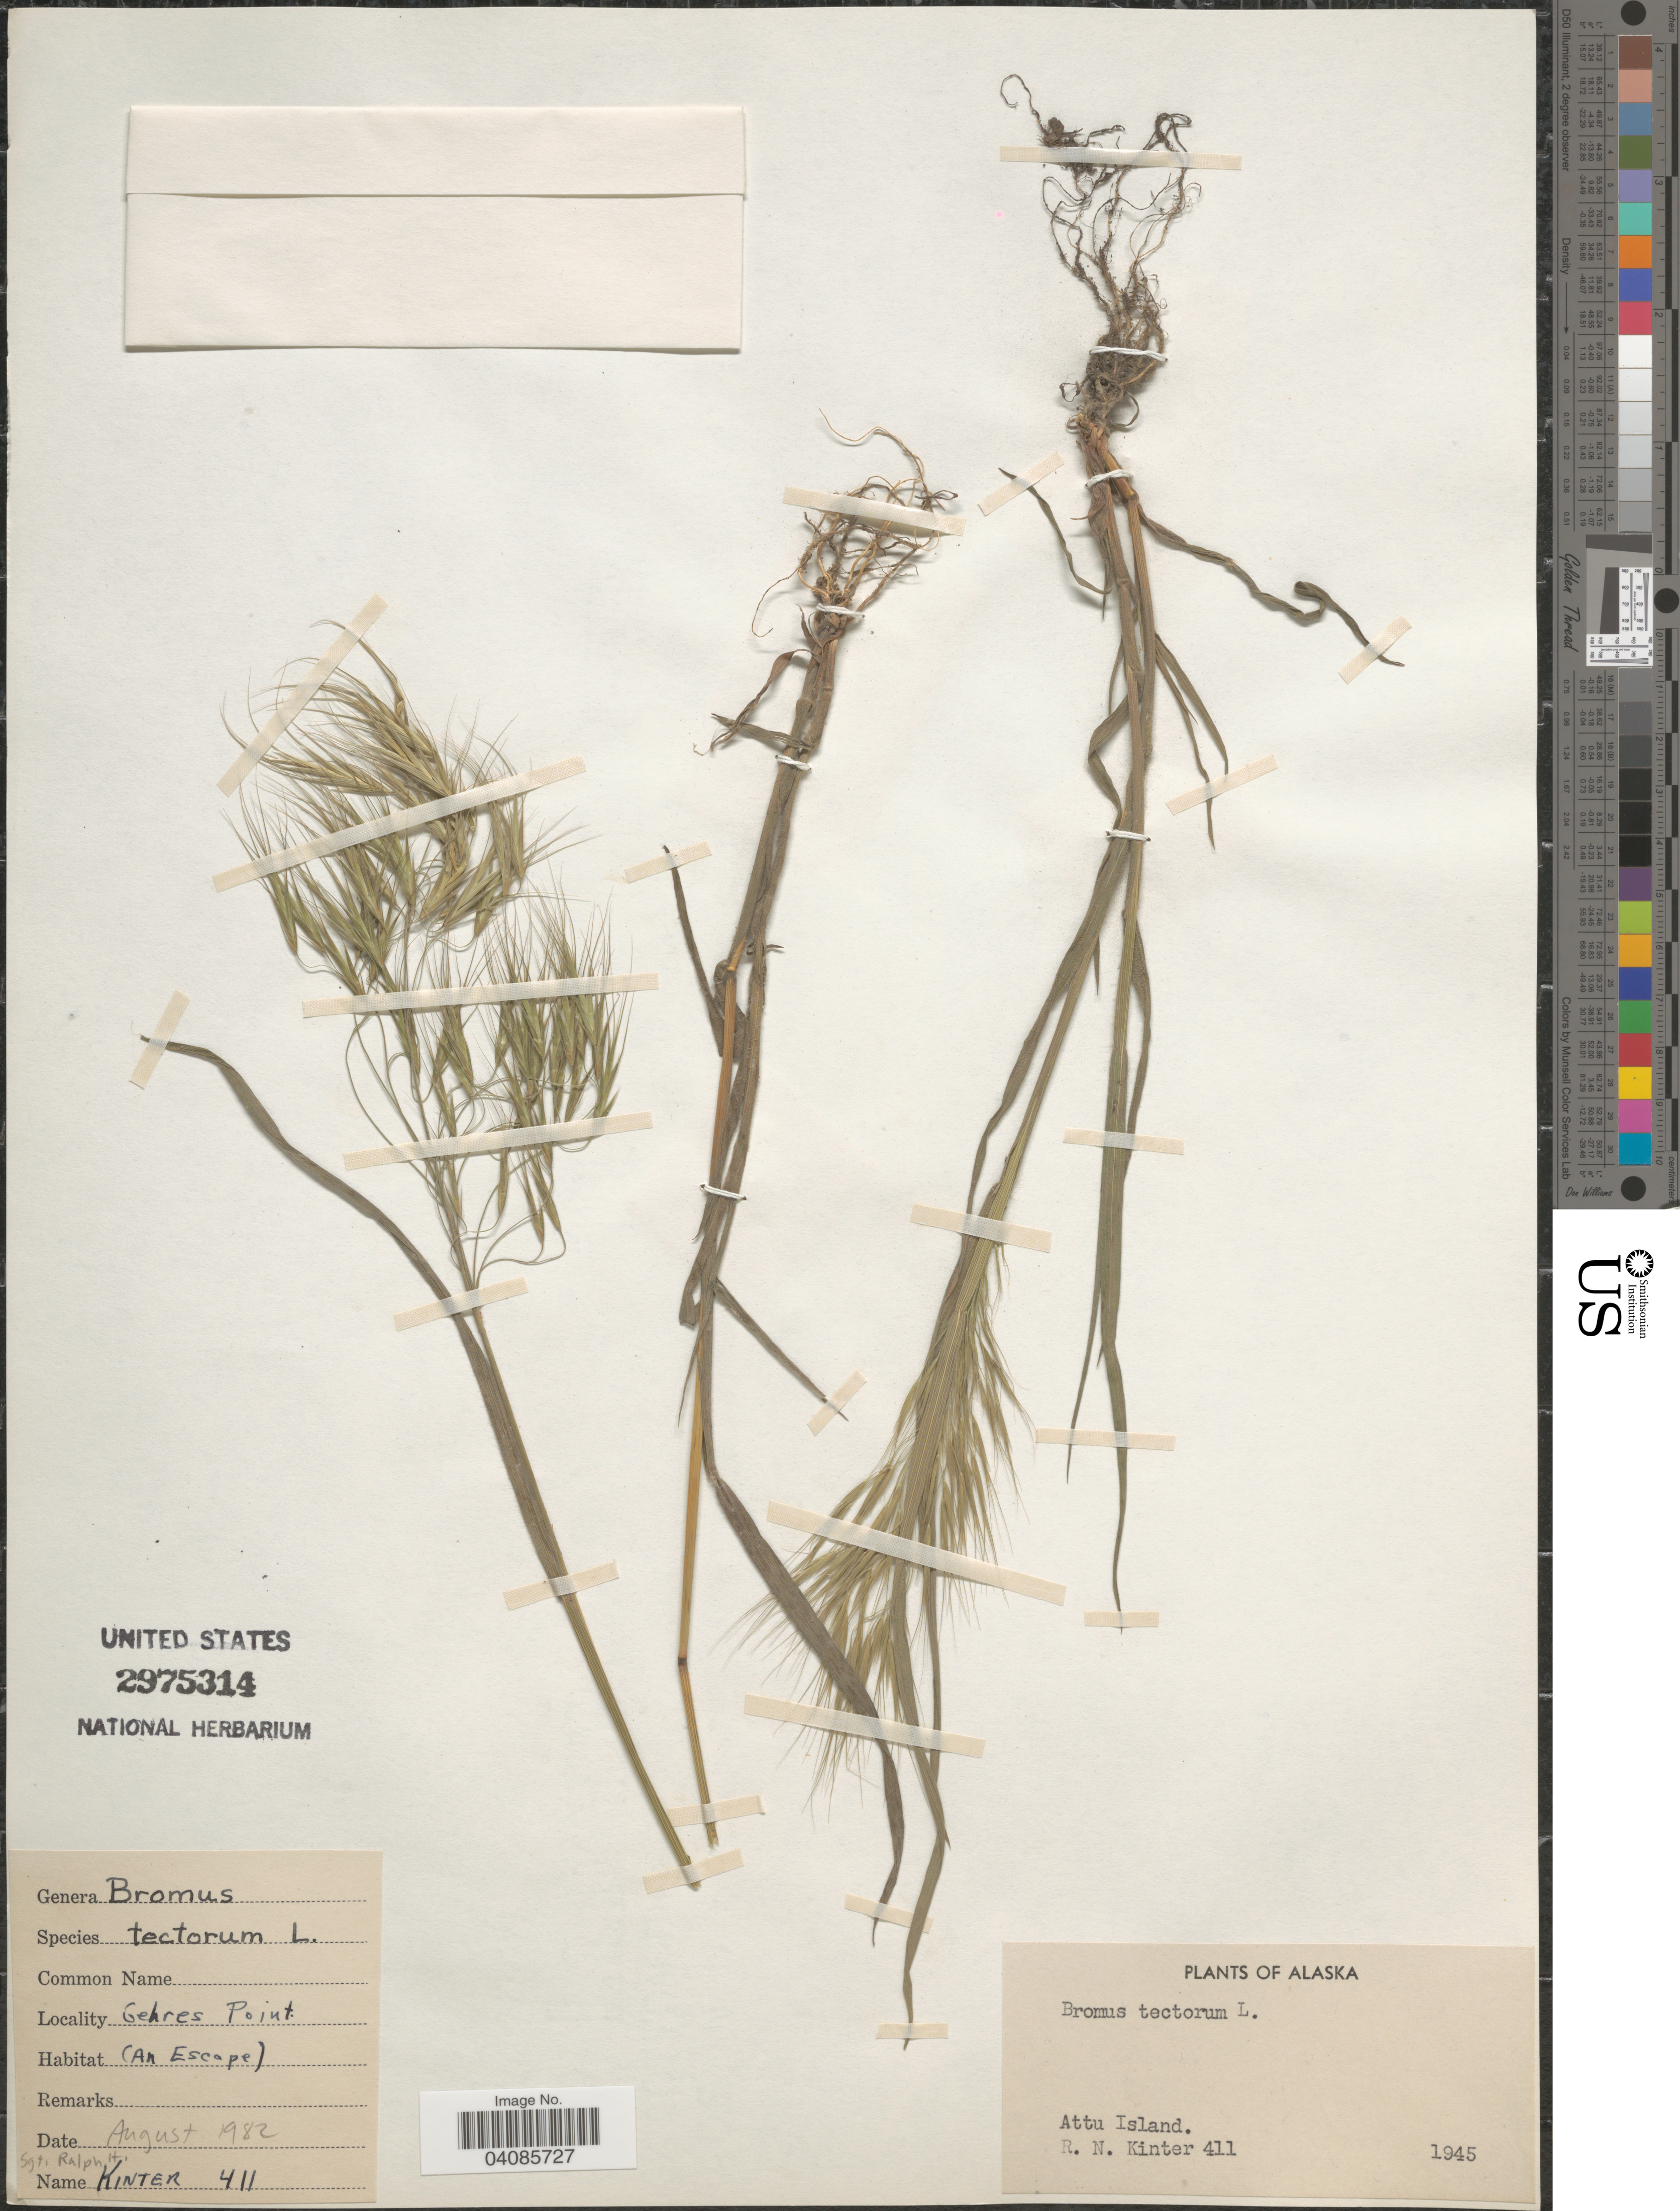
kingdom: Plantae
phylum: Tracheophyta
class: Liliopsida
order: Poales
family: Poaceae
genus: Bromus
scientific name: Bromus tectorum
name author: L.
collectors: R. Kinter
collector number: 411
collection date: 1945-08/1982-08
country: United States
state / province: Alaska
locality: Gehres Point. (An Escape). Attu Island.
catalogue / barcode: US 2975314